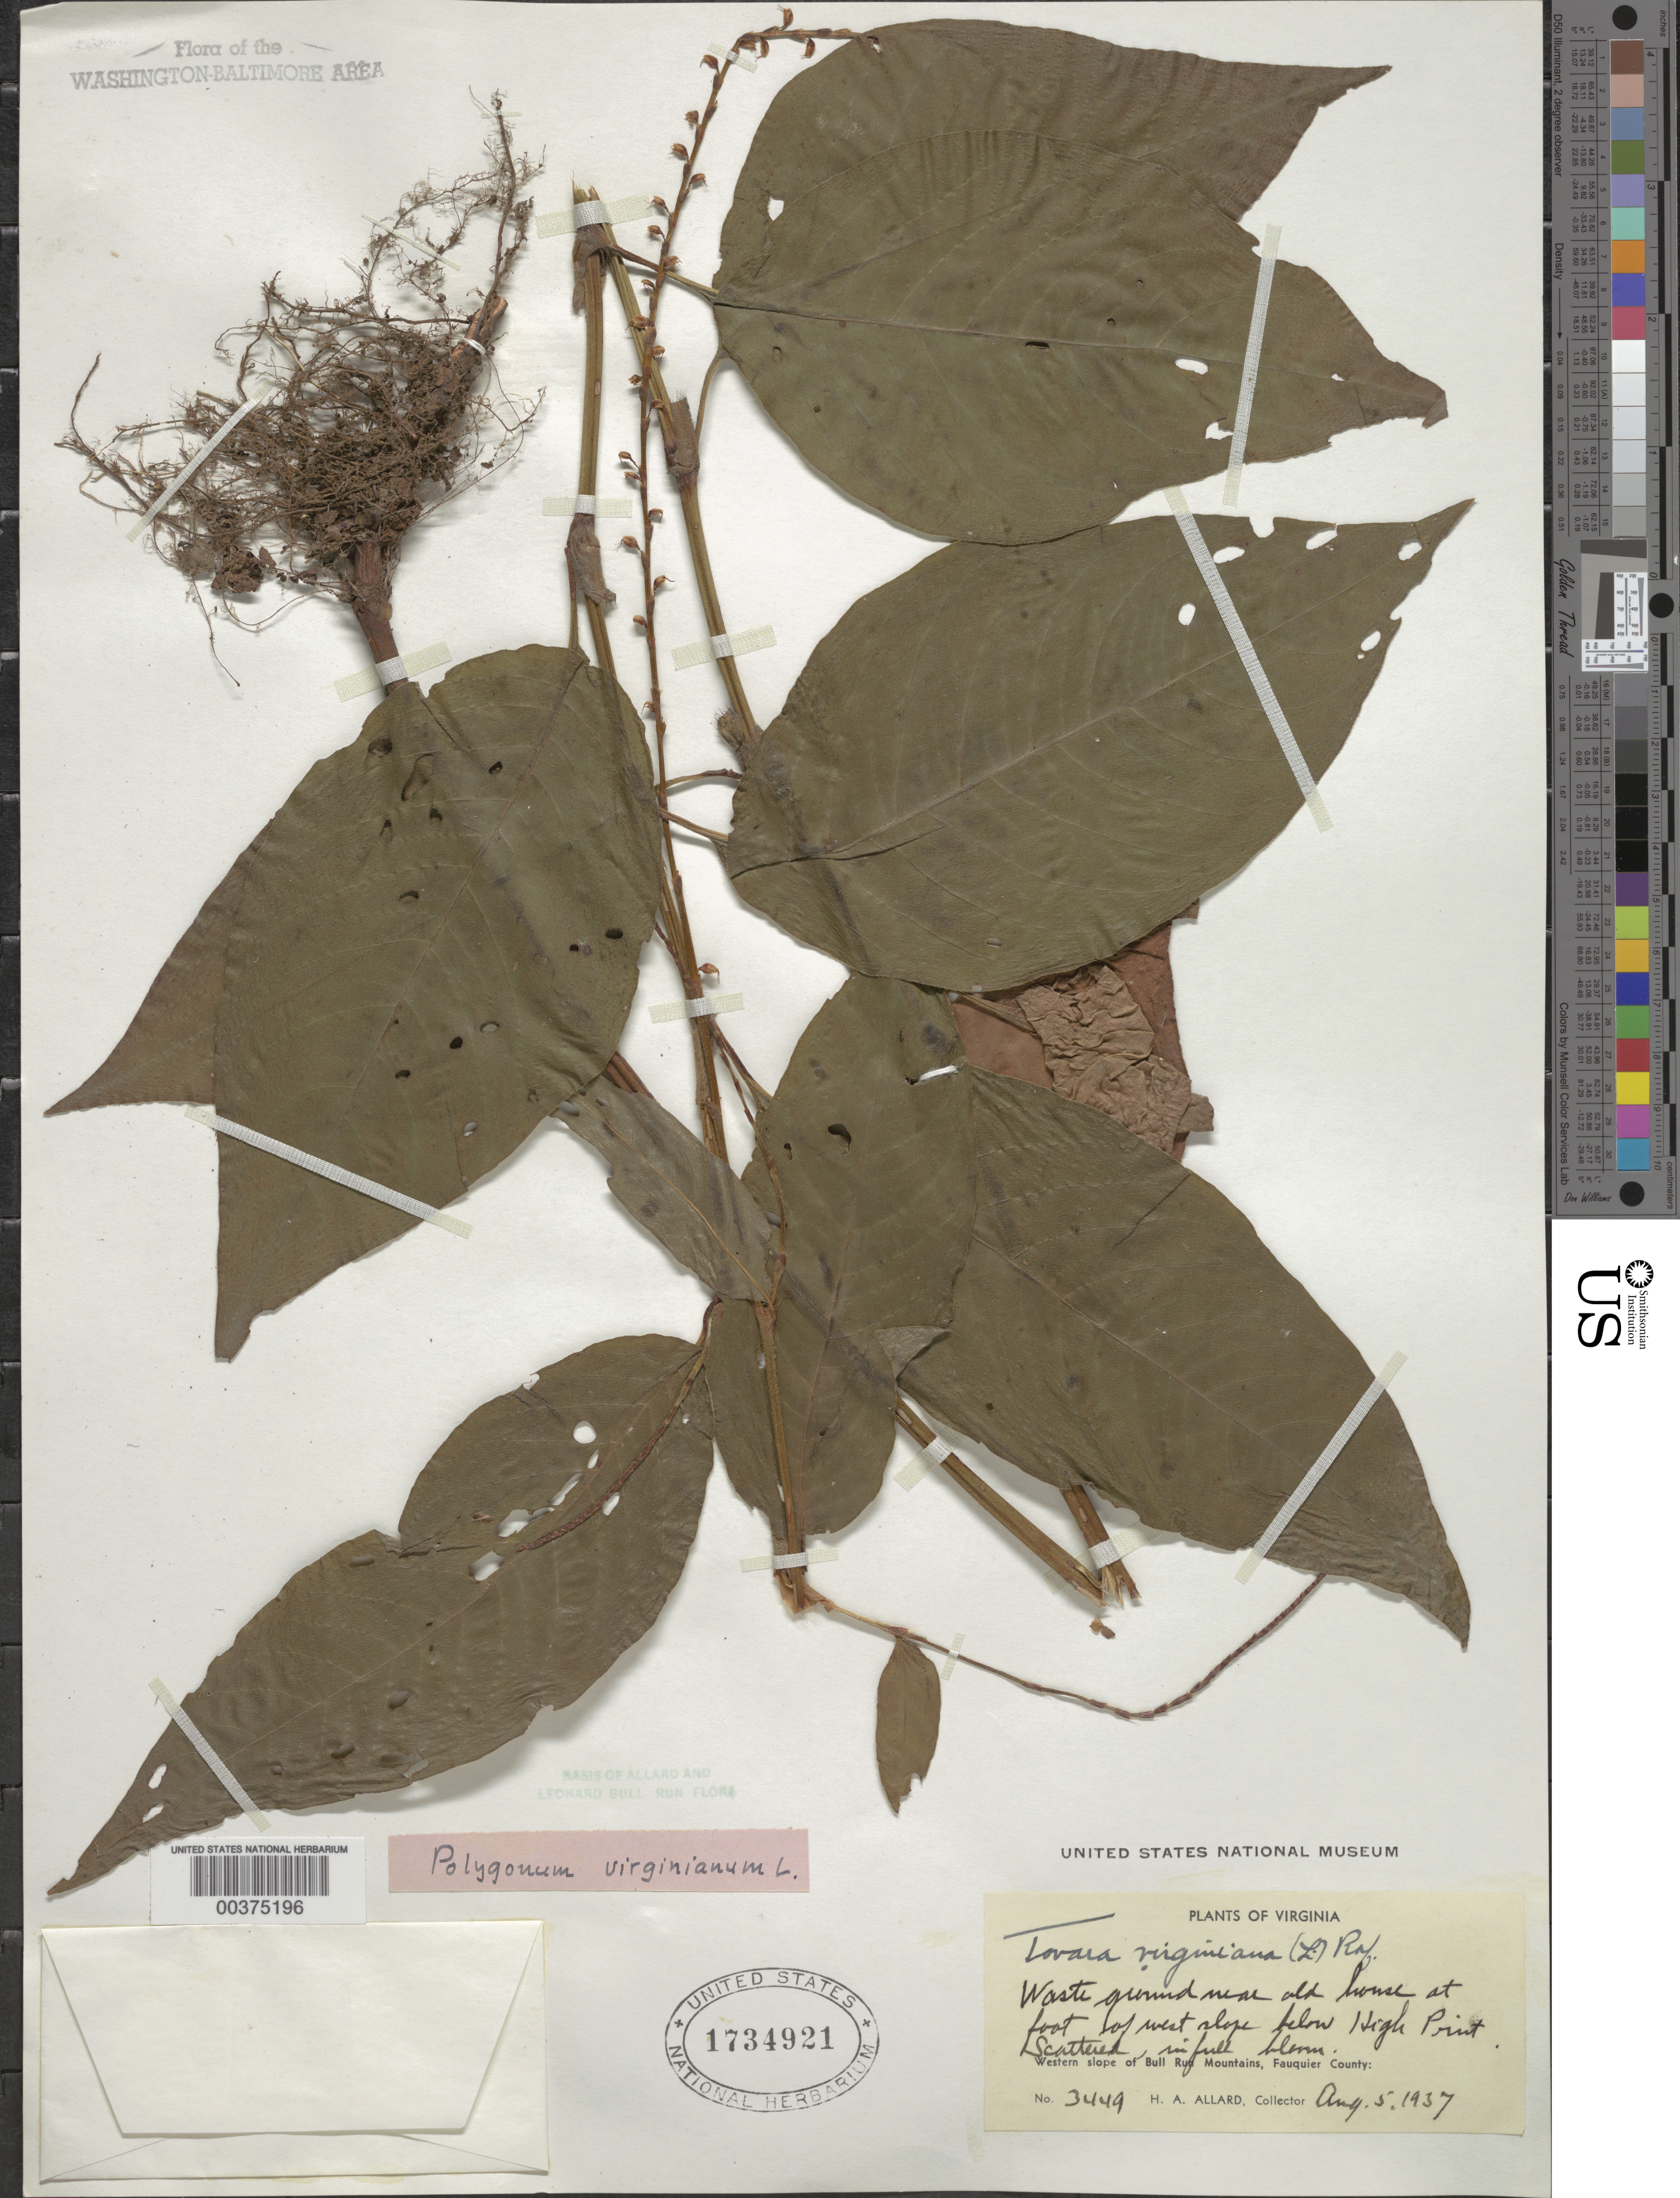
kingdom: Plantae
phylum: Tracheophyta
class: Magnoliopsida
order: Caryophyllales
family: Polygonaceae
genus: Persicaria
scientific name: Persicaria virginiana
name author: (L.) Gaertn.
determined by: Atha, D. E.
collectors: H. A. Allard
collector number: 3449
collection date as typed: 05 Aug 1937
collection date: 1937-08-05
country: United States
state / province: Virginia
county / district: Fauquier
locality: Below High Point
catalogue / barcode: US 1734921